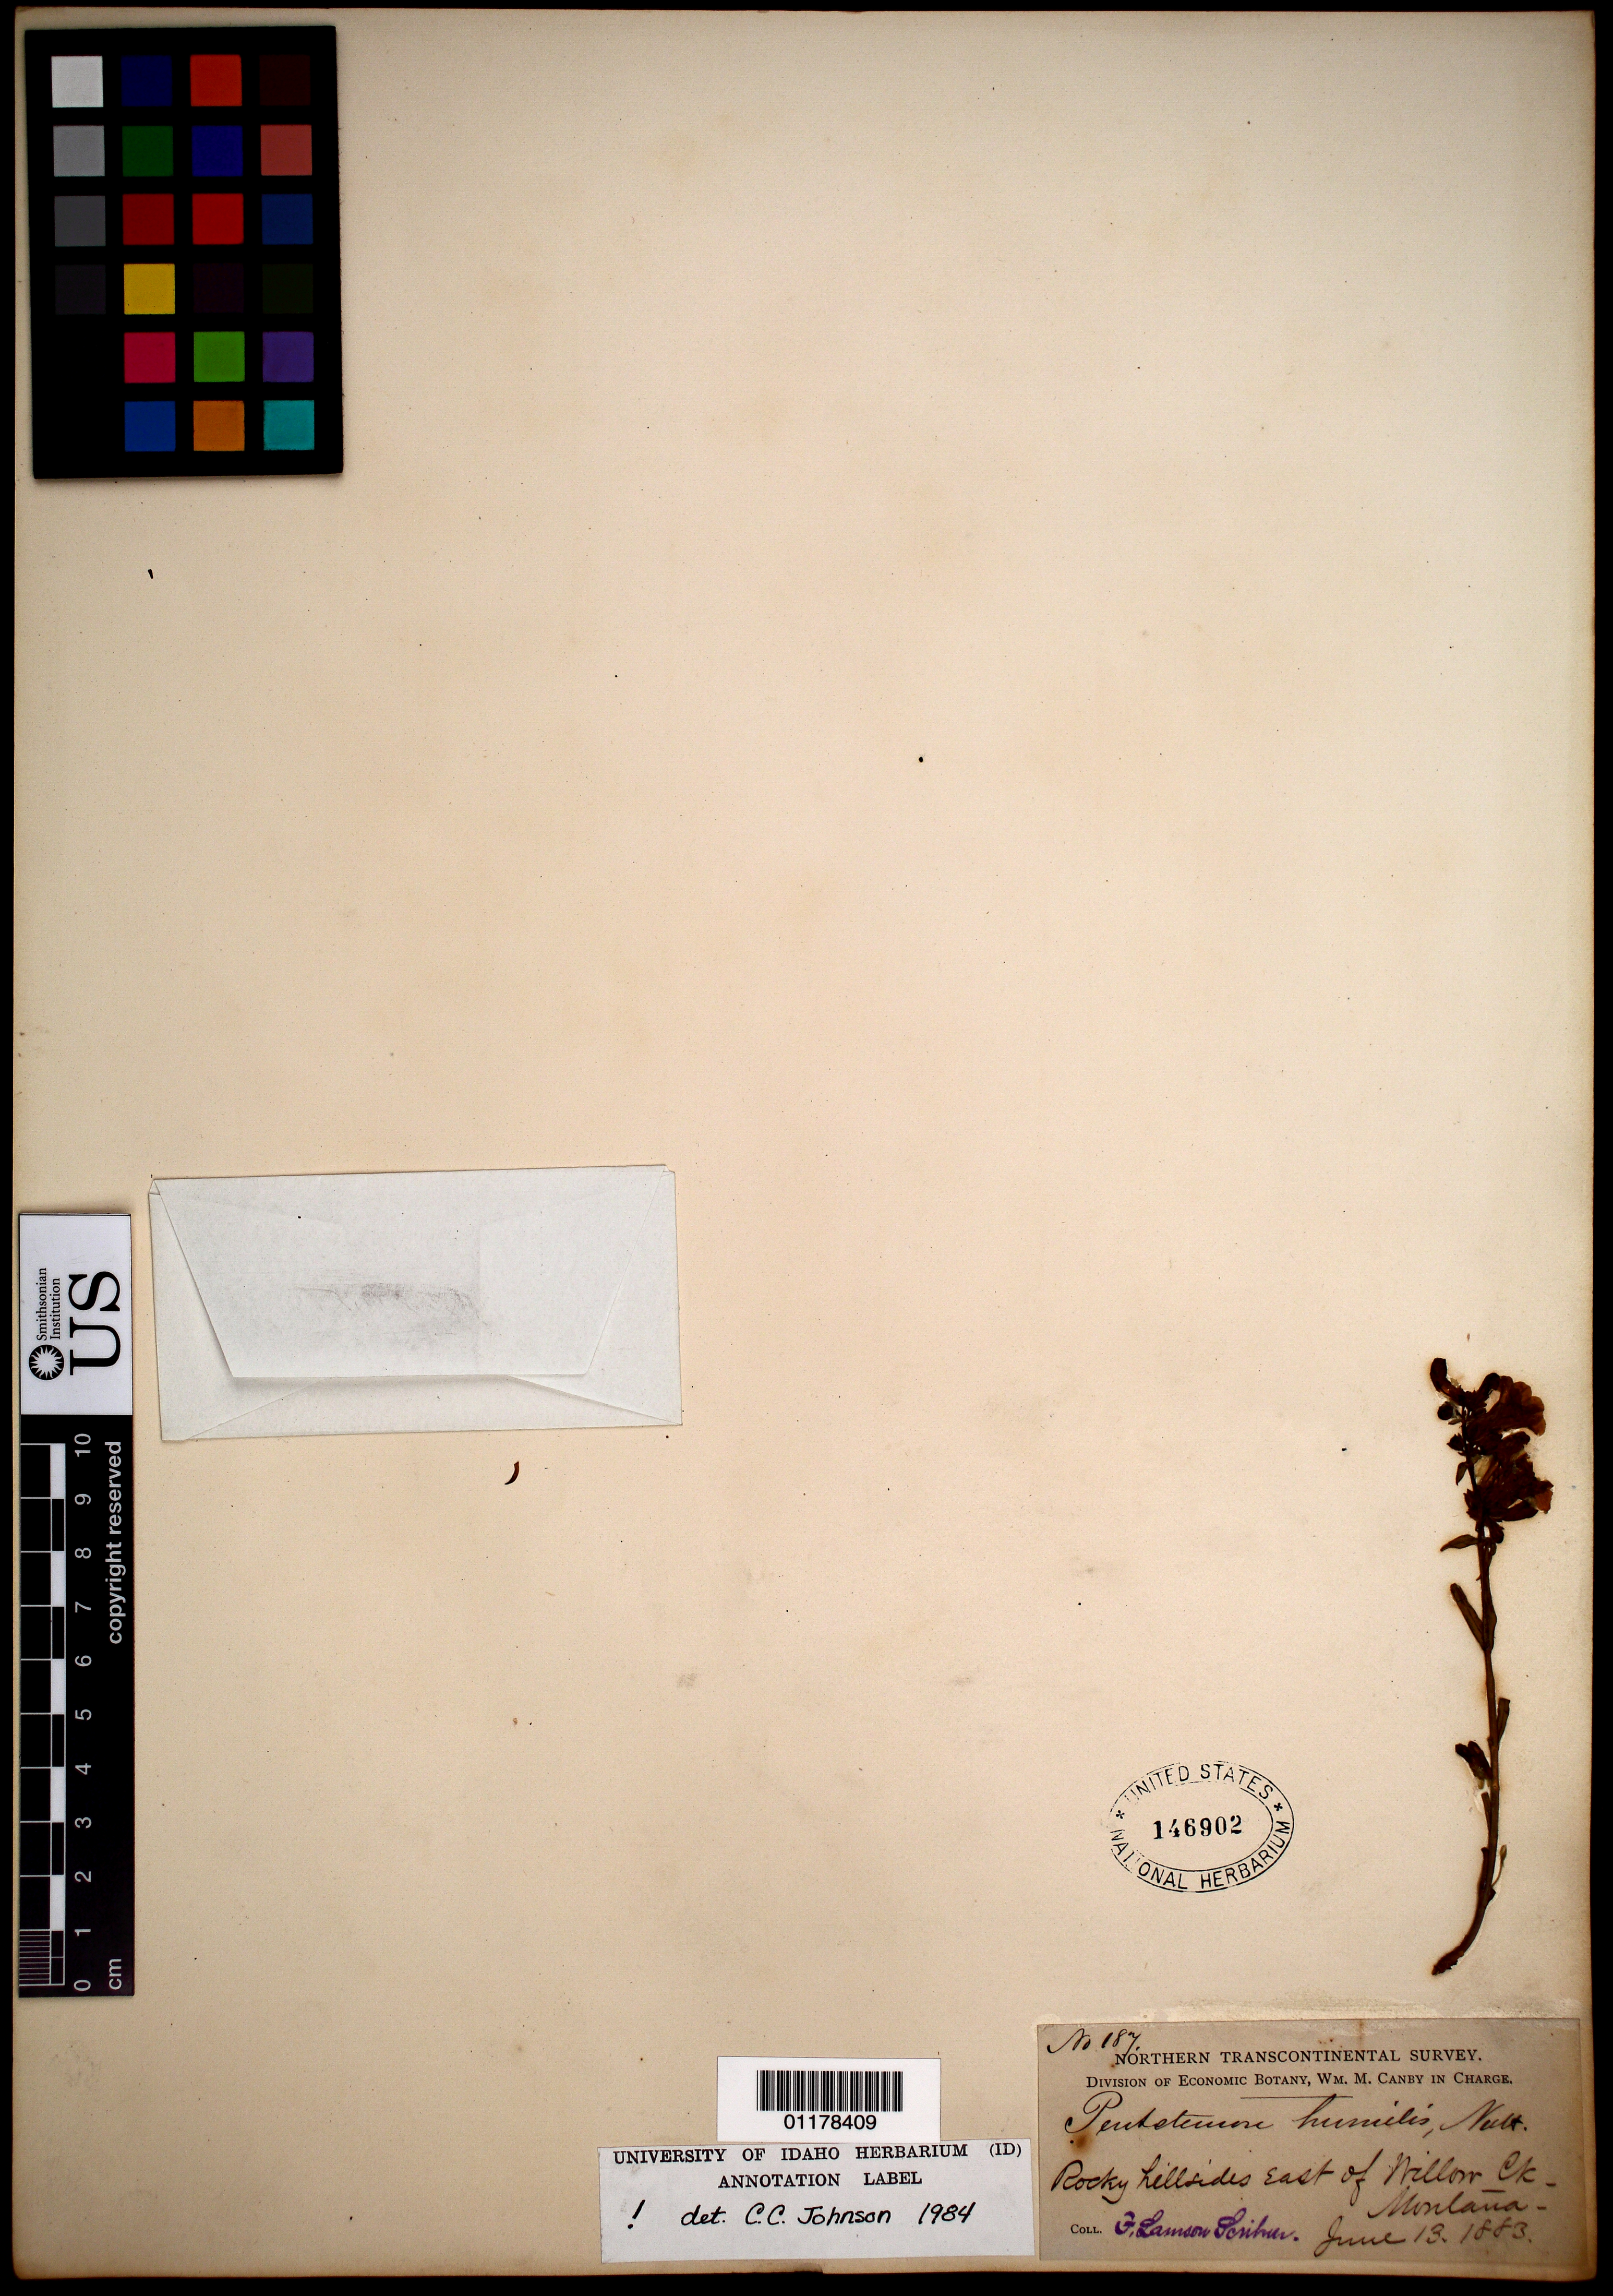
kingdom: Plantae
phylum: Tracheophyta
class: Magnoliopsida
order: Lamiales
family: Plantaginaceae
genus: Penstemon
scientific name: Penstemon humilis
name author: Nutt. ex A. Gray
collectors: F. L. Scribner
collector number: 187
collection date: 1883-06-13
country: United States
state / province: Montana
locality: East of Willow Creek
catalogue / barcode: US 146902